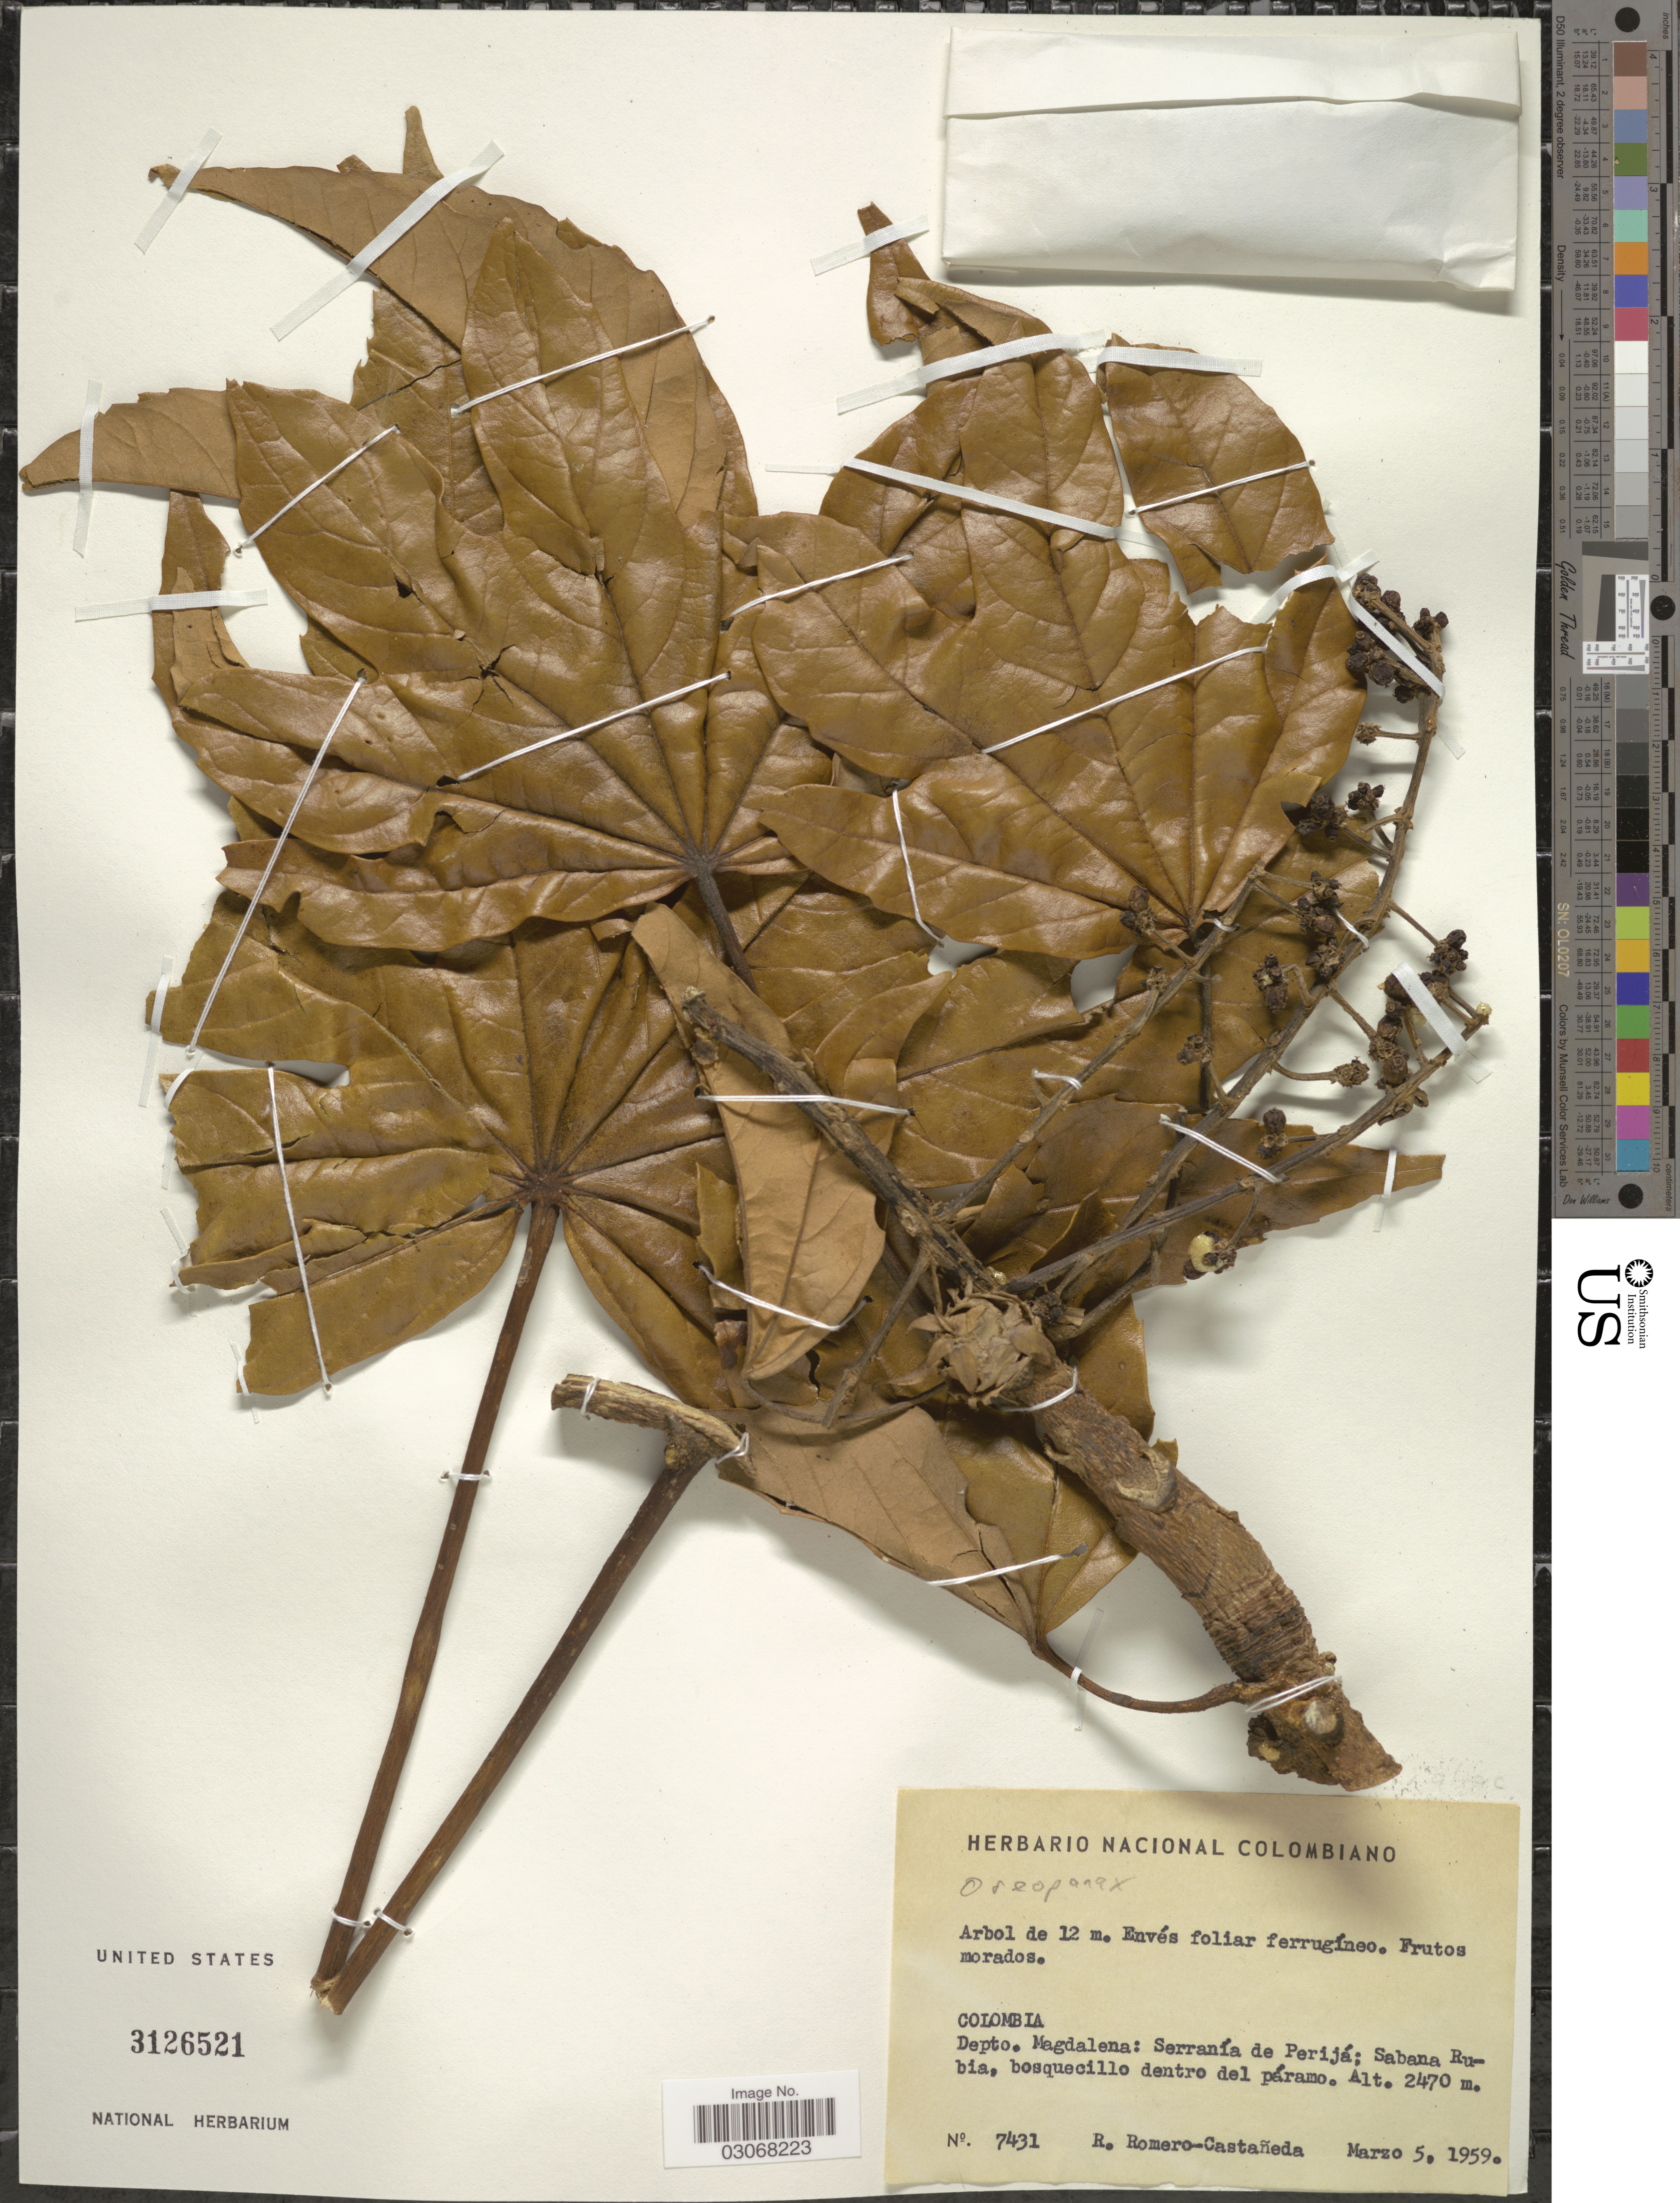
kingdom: Plantae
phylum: Tracheophyta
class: Magnoliopsida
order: Apiales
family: Araliaceae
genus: Oreopanax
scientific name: Oreopanax sp.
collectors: R. Romero Castañeda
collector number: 7431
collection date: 1959-03-05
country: Colombia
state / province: Magdalena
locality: Depto. Magdalena: Serranía de Perijá; Sabana Rubia.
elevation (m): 2470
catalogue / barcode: US 3126521